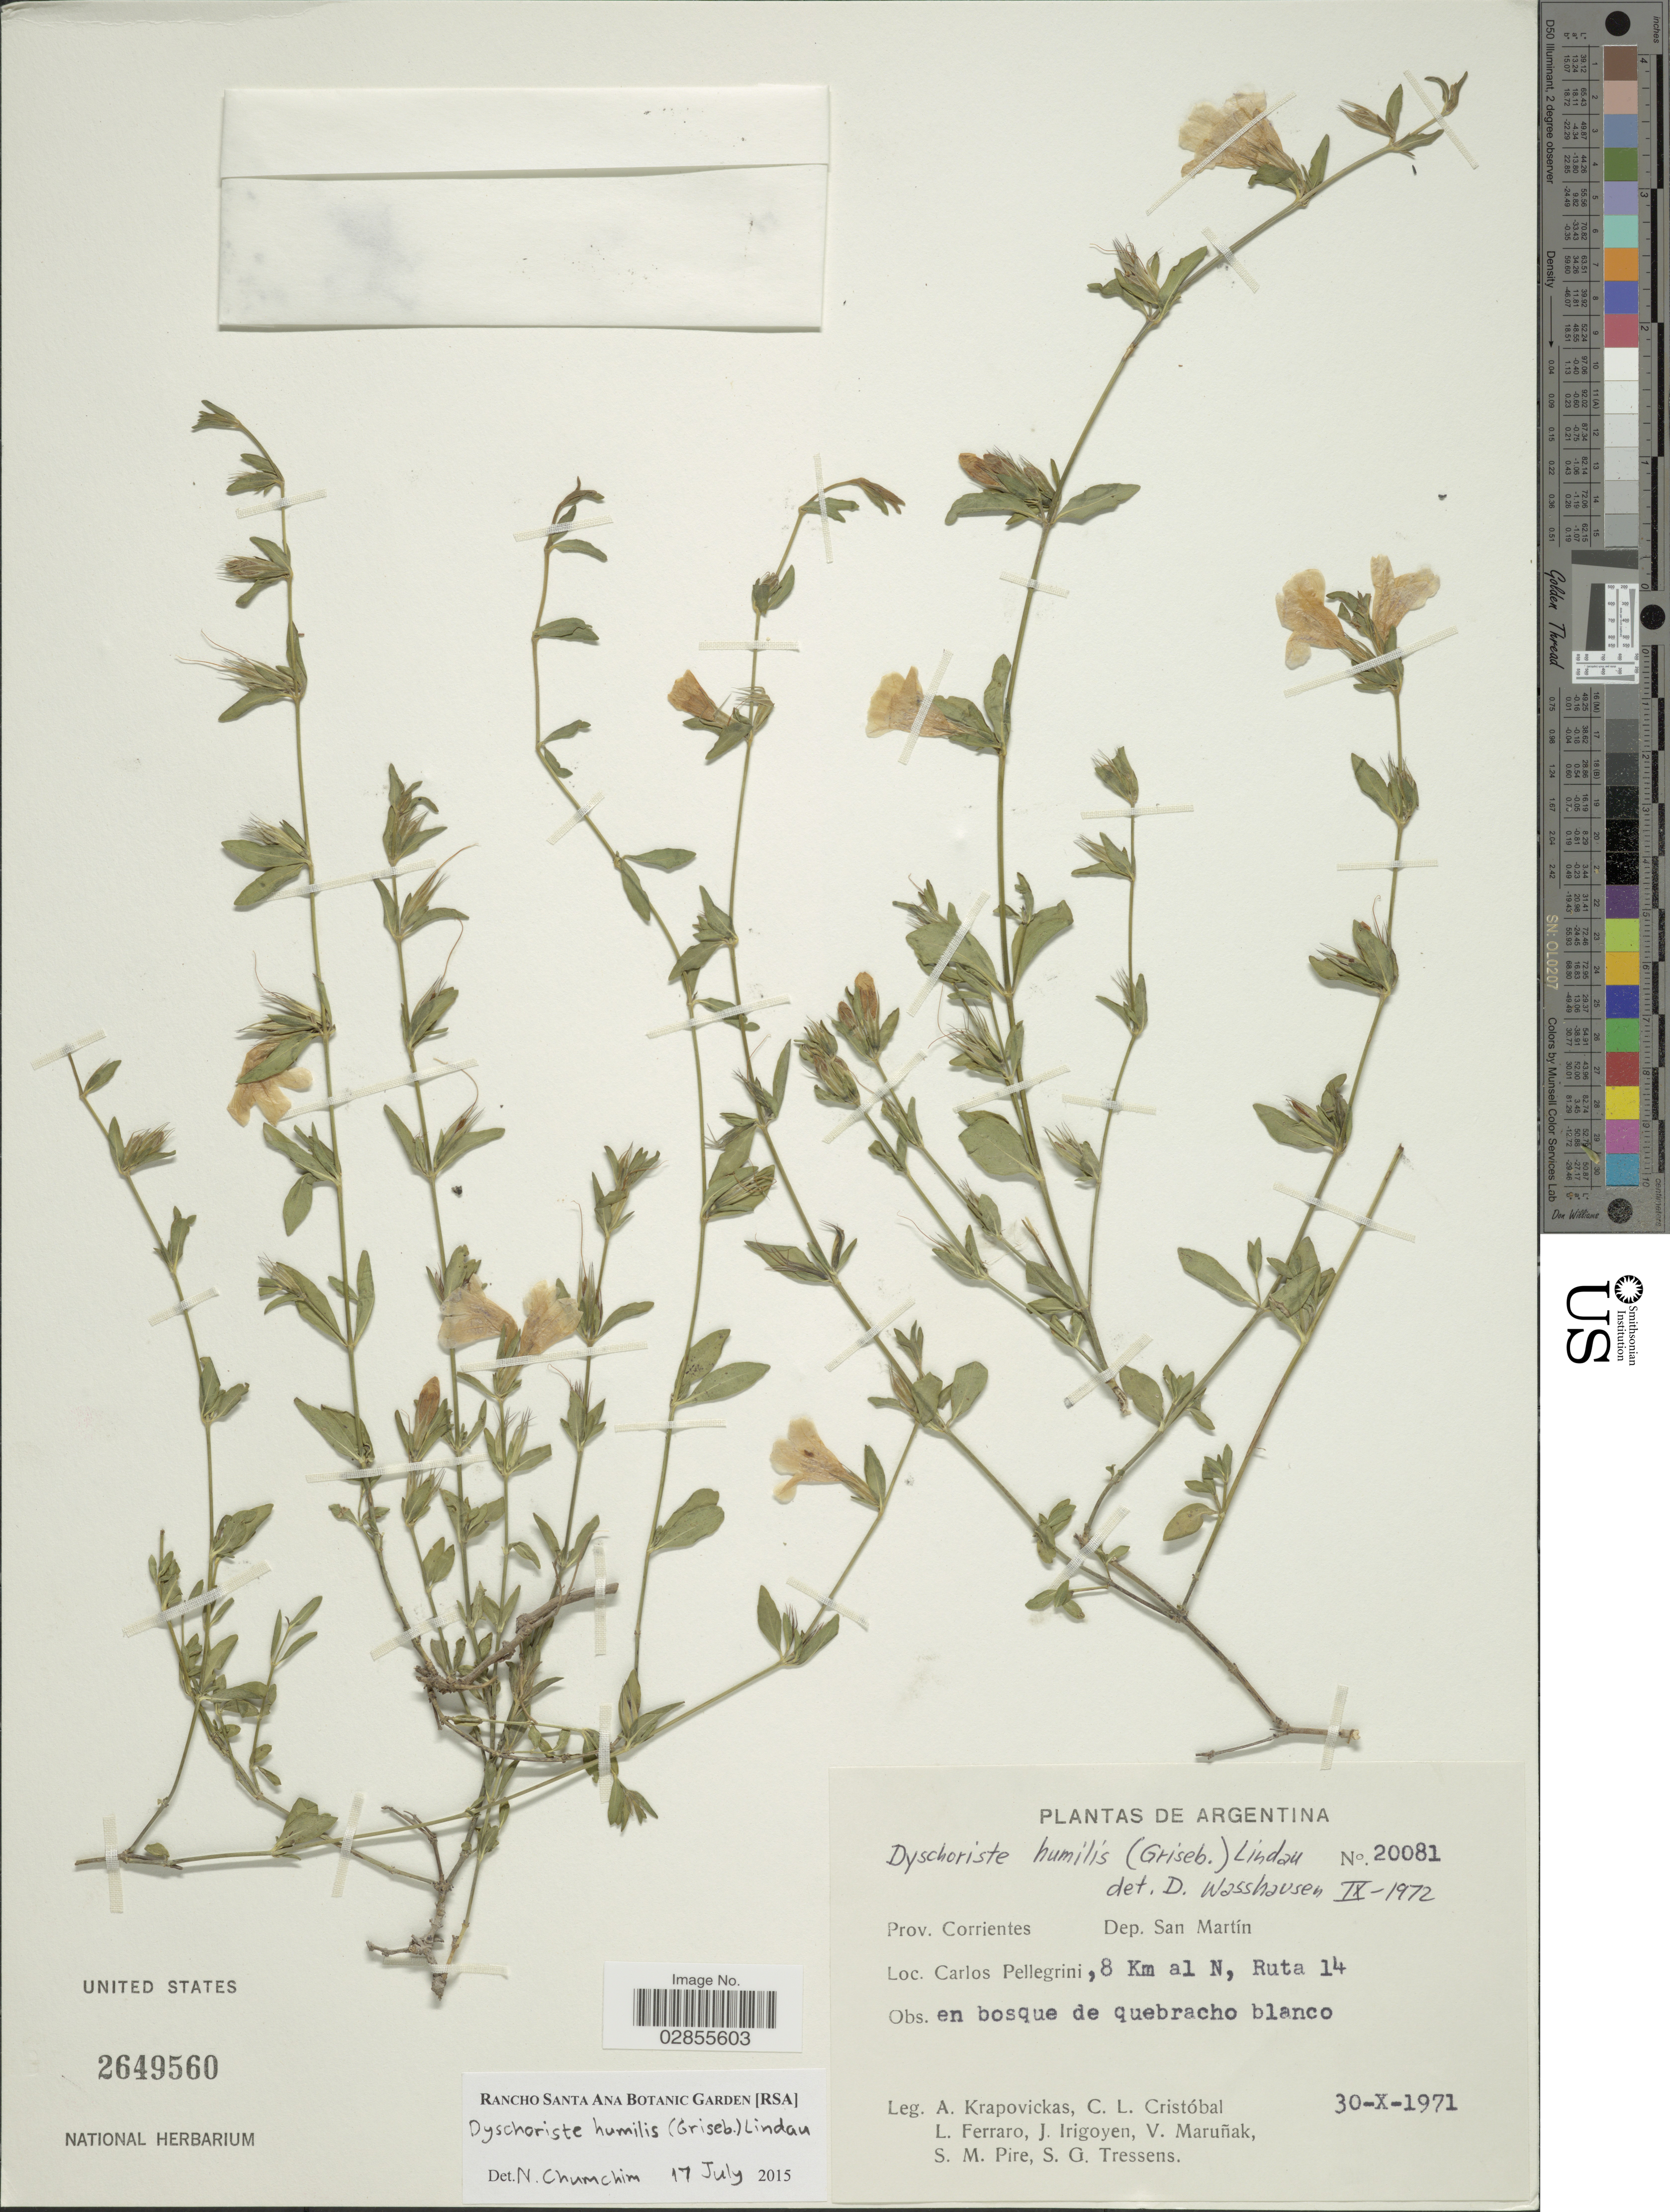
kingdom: Plantae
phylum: Tracheophyta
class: Magnoliopsida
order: Lamiales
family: Acanthaceae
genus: Dyschoriste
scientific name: Dyschoriste humilis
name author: Lindau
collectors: A. Krapovickas, C. L. Cristóbal, L. Ferraro, J. Irigoyen & et al.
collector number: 20081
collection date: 1971-10-30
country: Argentina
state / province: Corrientes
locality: Dep. San Martin. Carlos Pellegrini, 8 Km al N, Ruta 14.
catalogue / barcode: US 2649560